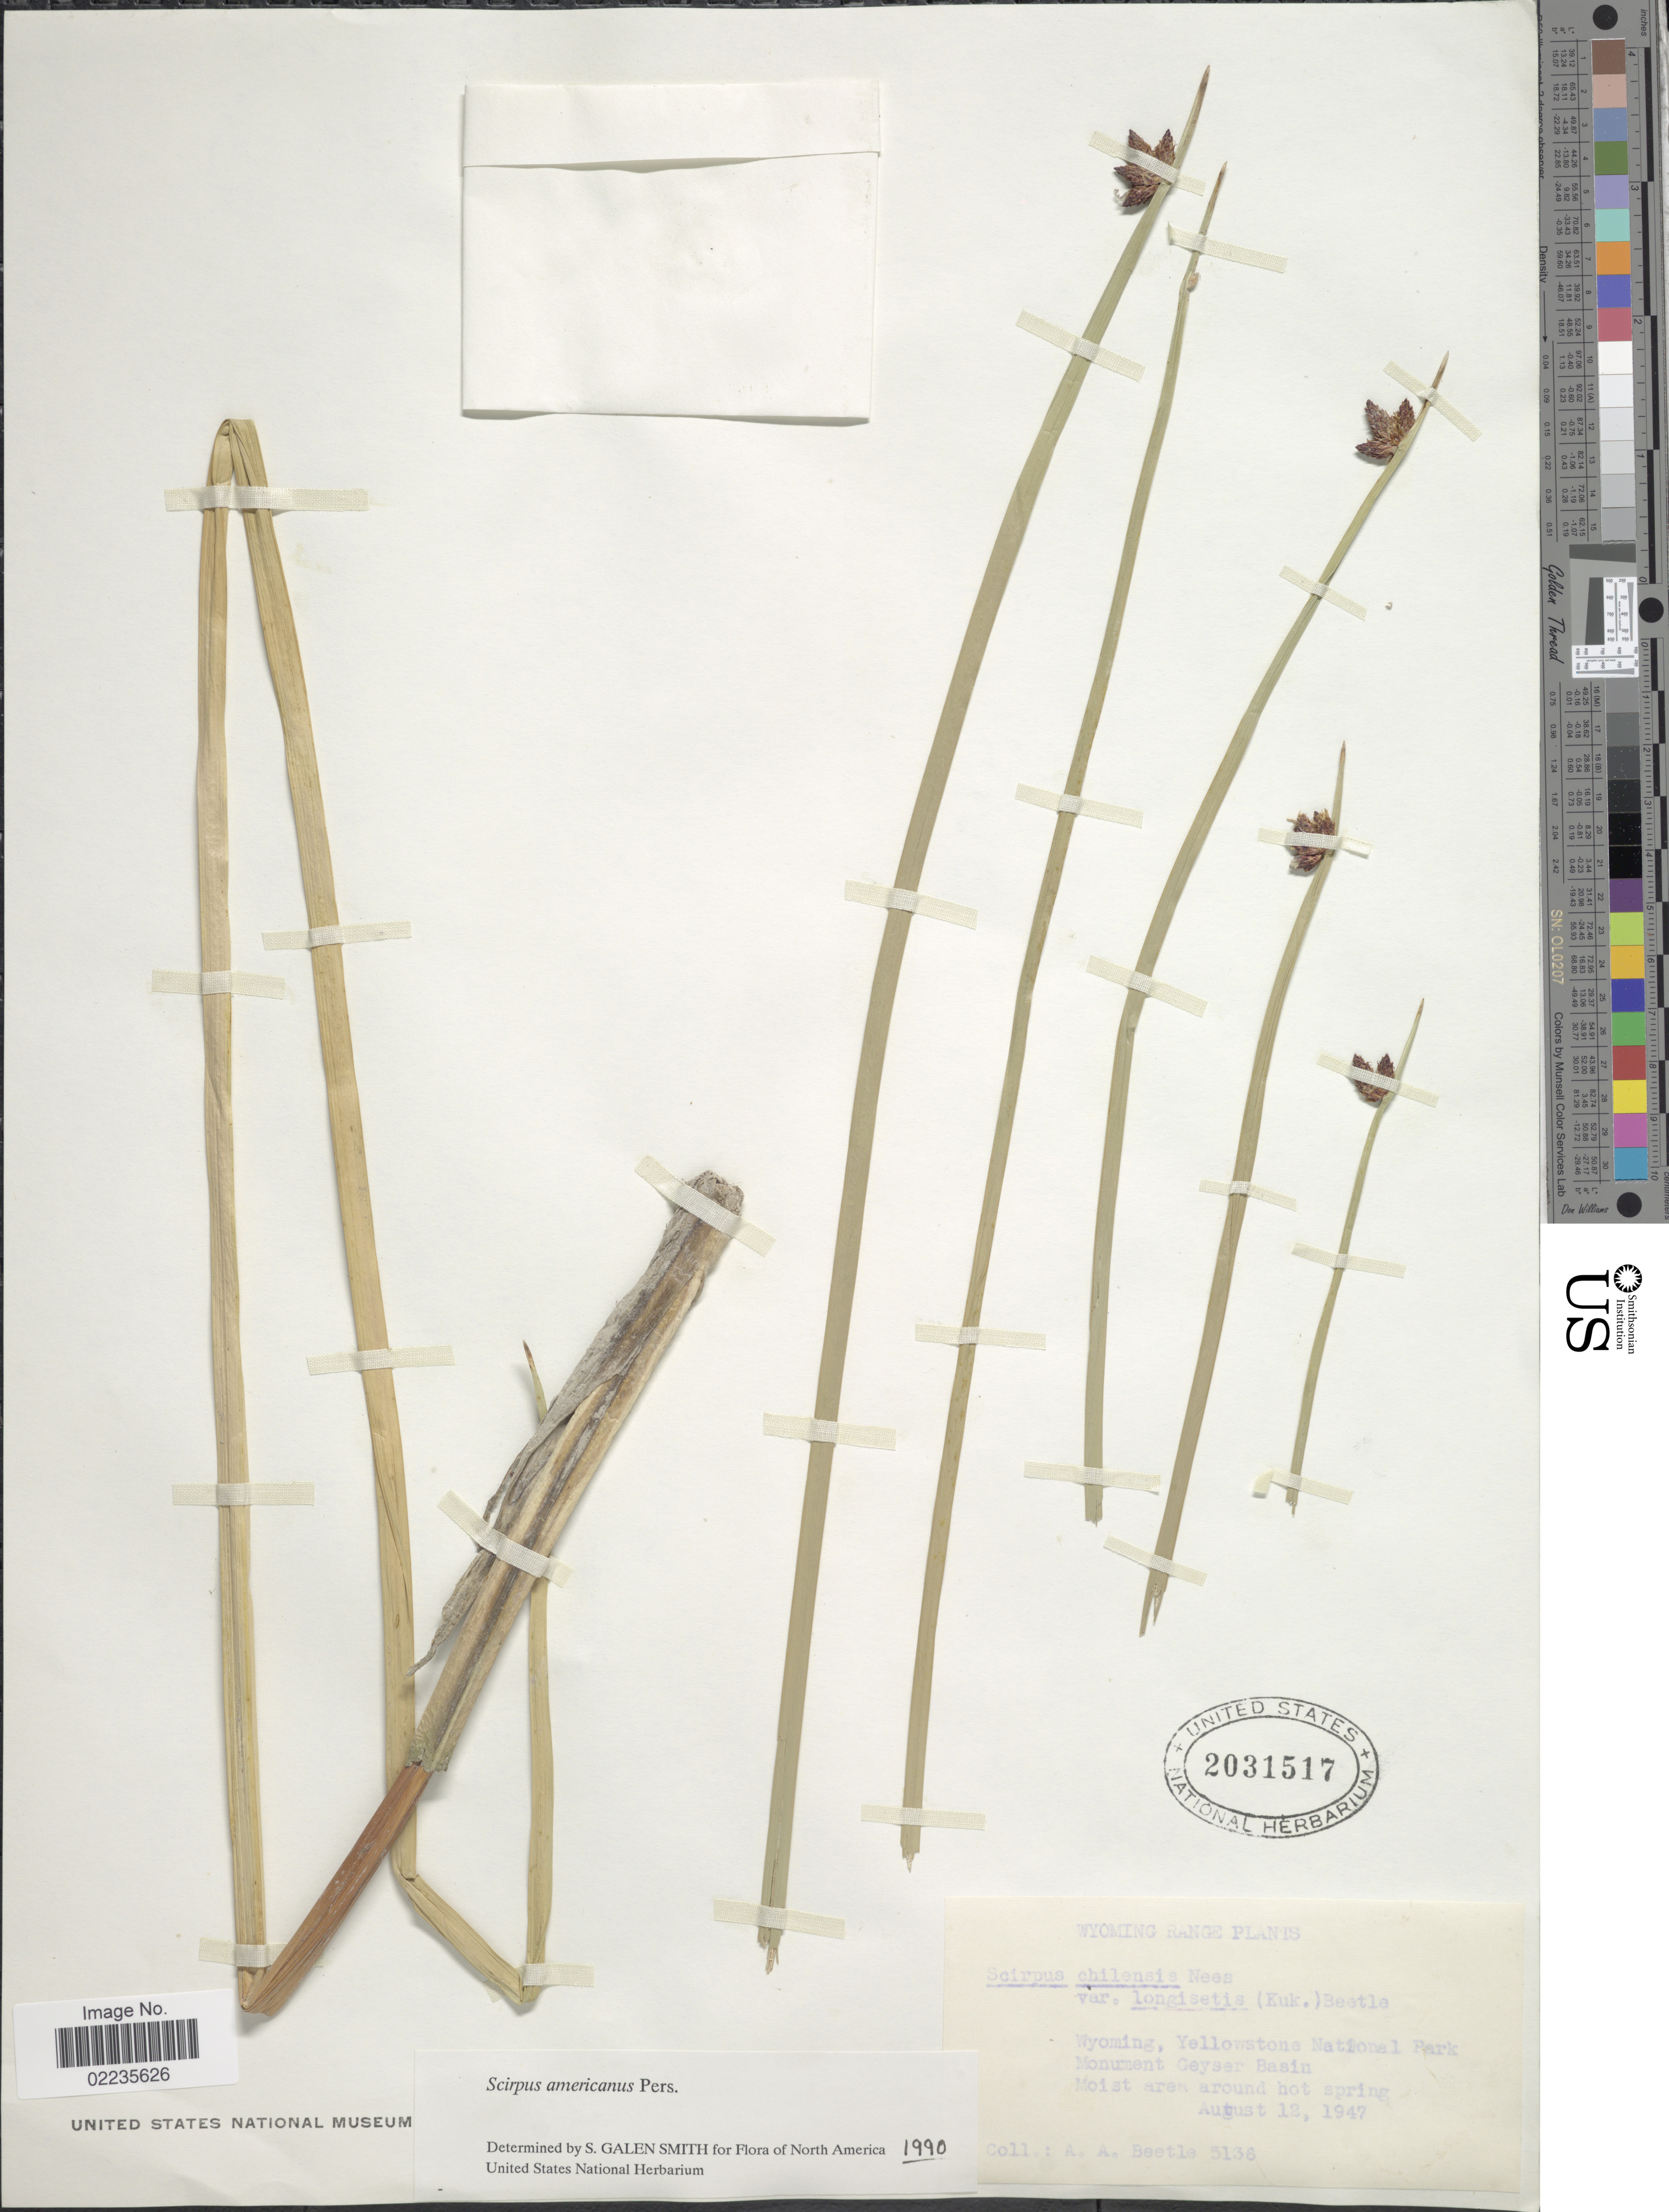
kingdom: Plantae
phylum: Tracheophyta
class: Liliopsida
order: Poales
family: Cyperaceae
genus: Schoenoplectus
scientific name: Schoenoplectus americanus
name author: (Pers.) Volkart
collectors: A. A. Beetle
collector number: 5136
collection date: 1947-08-12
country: United States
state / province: Wyoming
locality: Wyoming, Yellowstone National Park, Monument Geyser Basin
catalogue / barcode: US 2031517